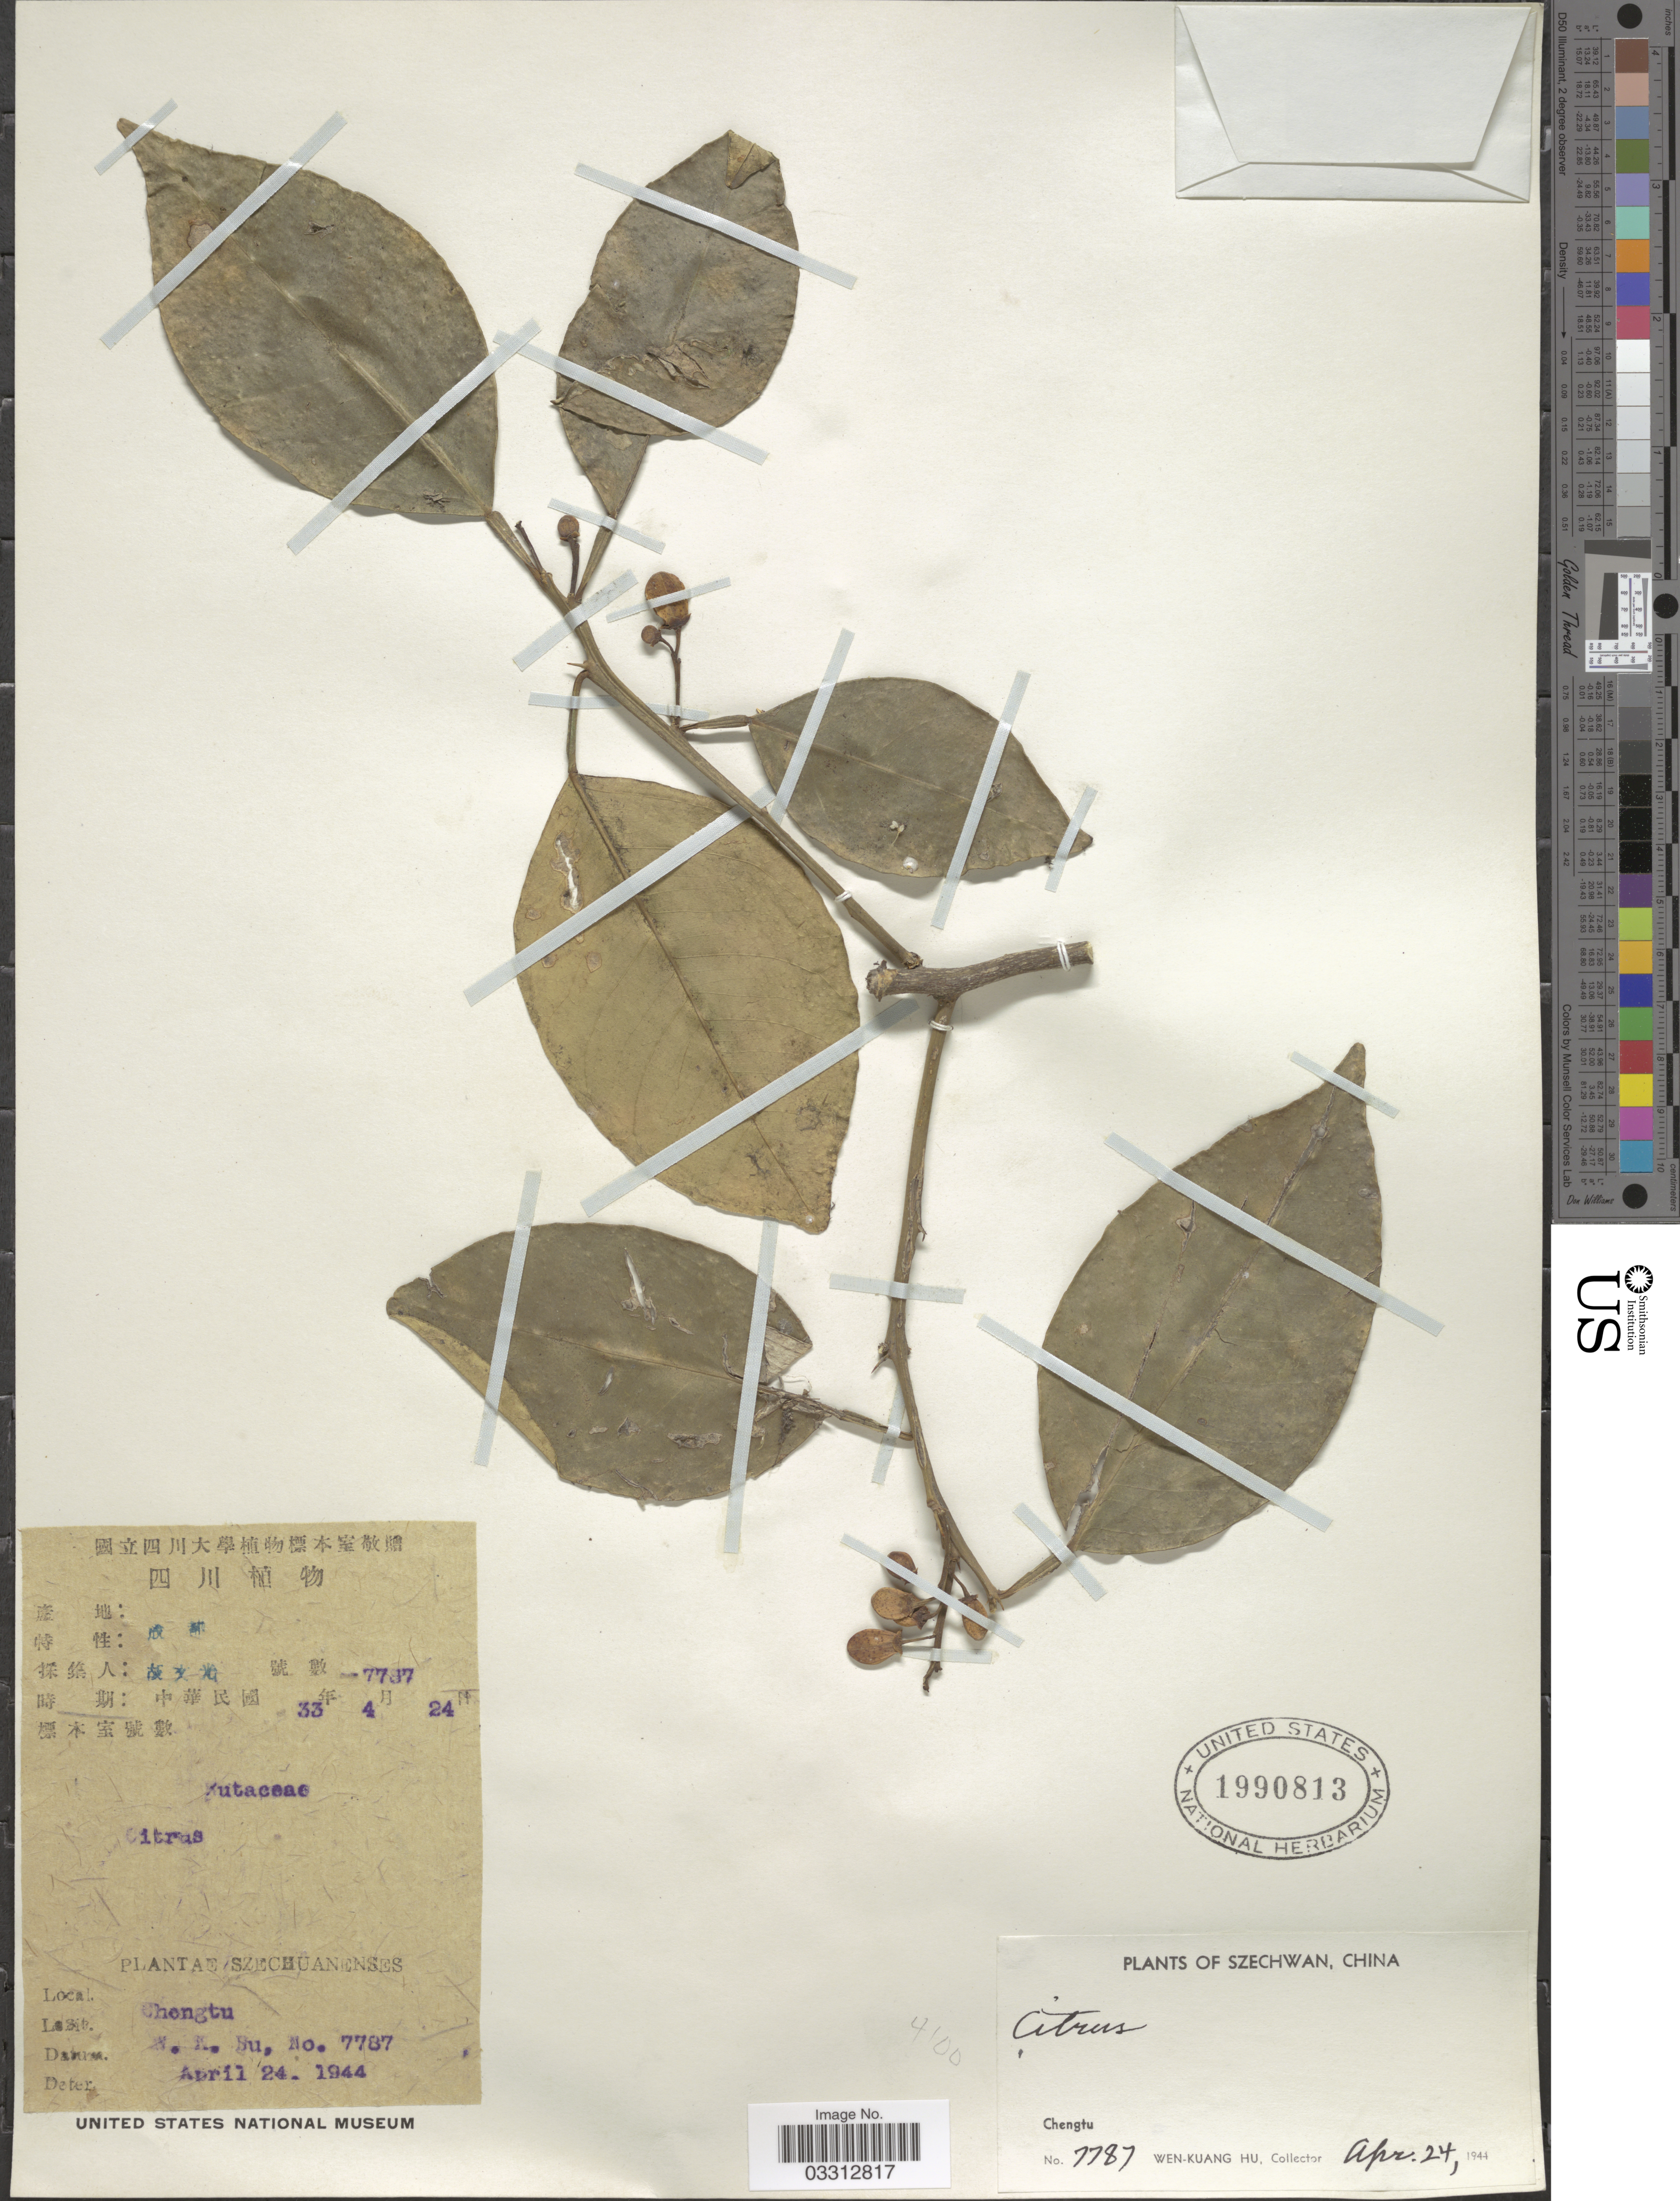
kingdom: Plantae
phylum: Tracheophyta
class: Magnoliopsida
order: Sapindales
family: Rutaceae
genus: Citrus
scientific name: Citrus x sinensis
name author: (L.) Osbeck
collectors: W. K. Hu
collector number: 7787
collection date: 1944-04-24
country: China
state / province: Sichuan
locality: Szechwan, Chengtu.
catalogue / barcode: US 1990813